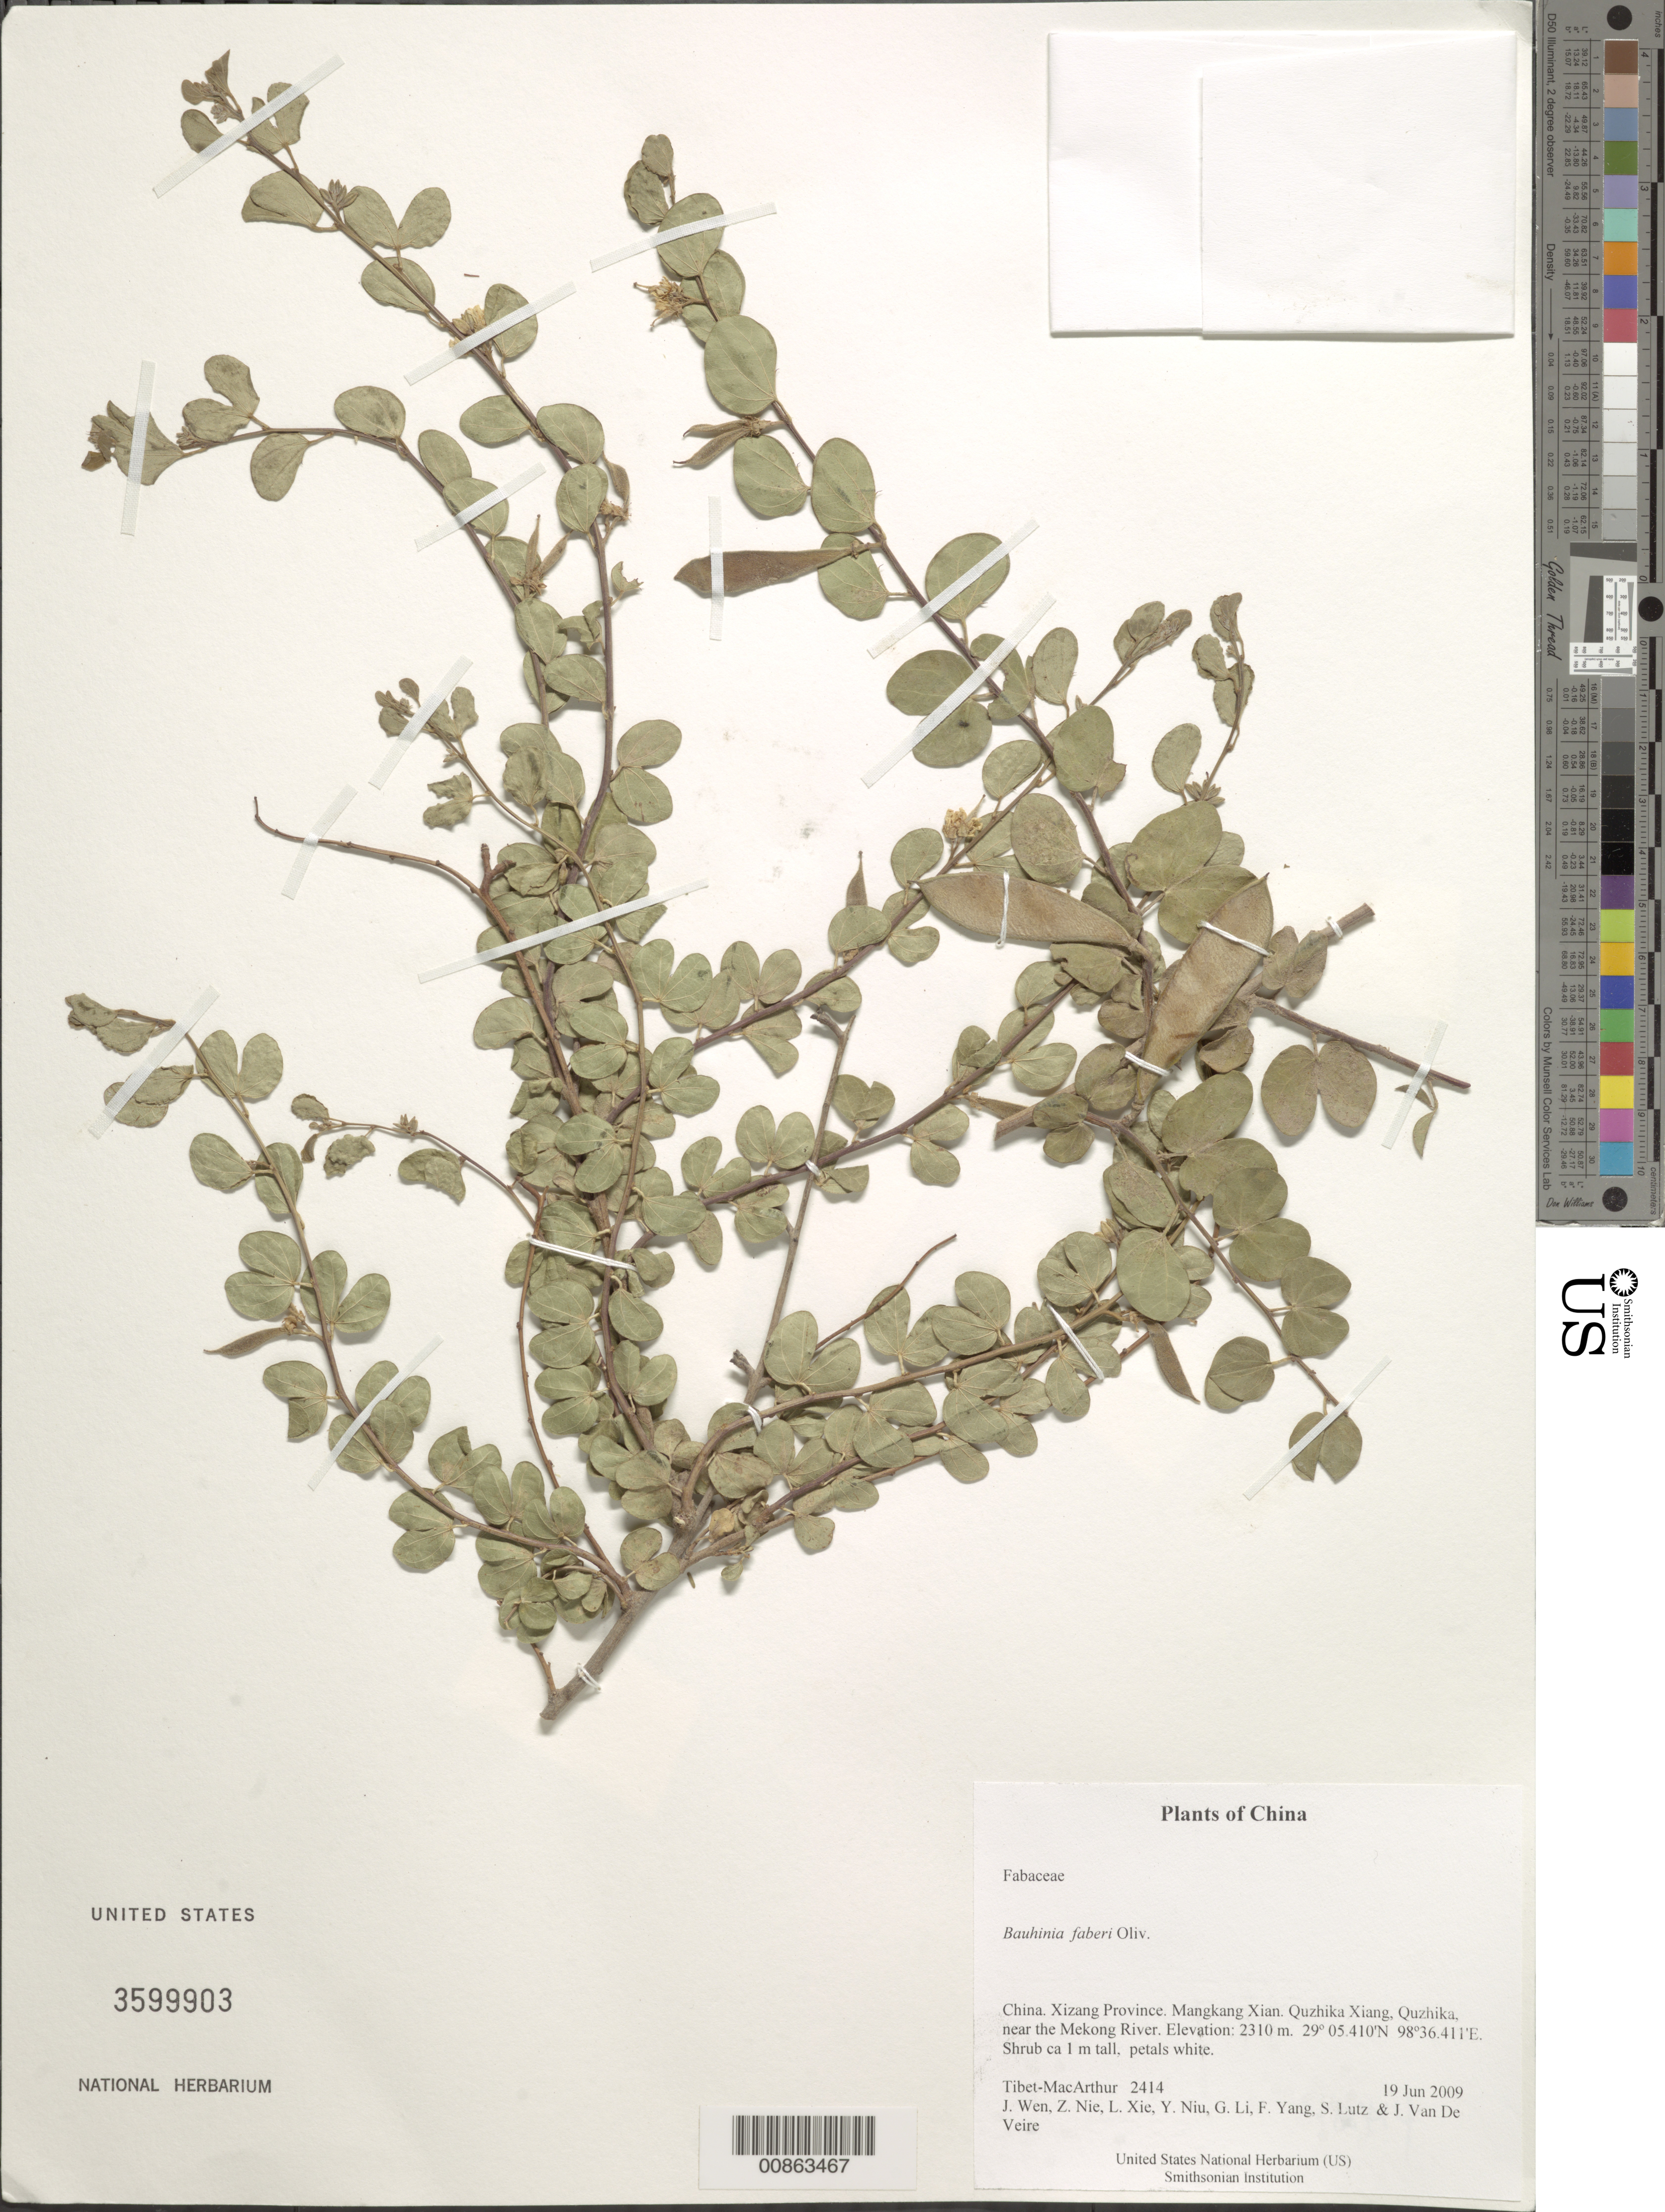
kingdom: Plantae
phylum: Tracheophyta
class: Magnoliopsida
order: Fabales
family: Fabaceae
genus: Bauhinia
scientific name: Bauhinia brachycarpa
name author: Wall. ex Benth.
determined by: U.S. National Herbarium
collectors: Tibet-MacArthur, J. Wen, Z. Nie, L. Xie, Y. Niu, G. Li, F. Yang, S. Lutz & J. Van De Veire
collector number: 2414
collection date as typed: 19 Jun 2009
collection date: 2009-06-19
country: China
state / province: Xizang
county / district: Mangkang Xian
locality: Quzhika Xiang, Quzhika, near the Mekong River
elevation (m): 2310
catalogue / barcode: US 3599903